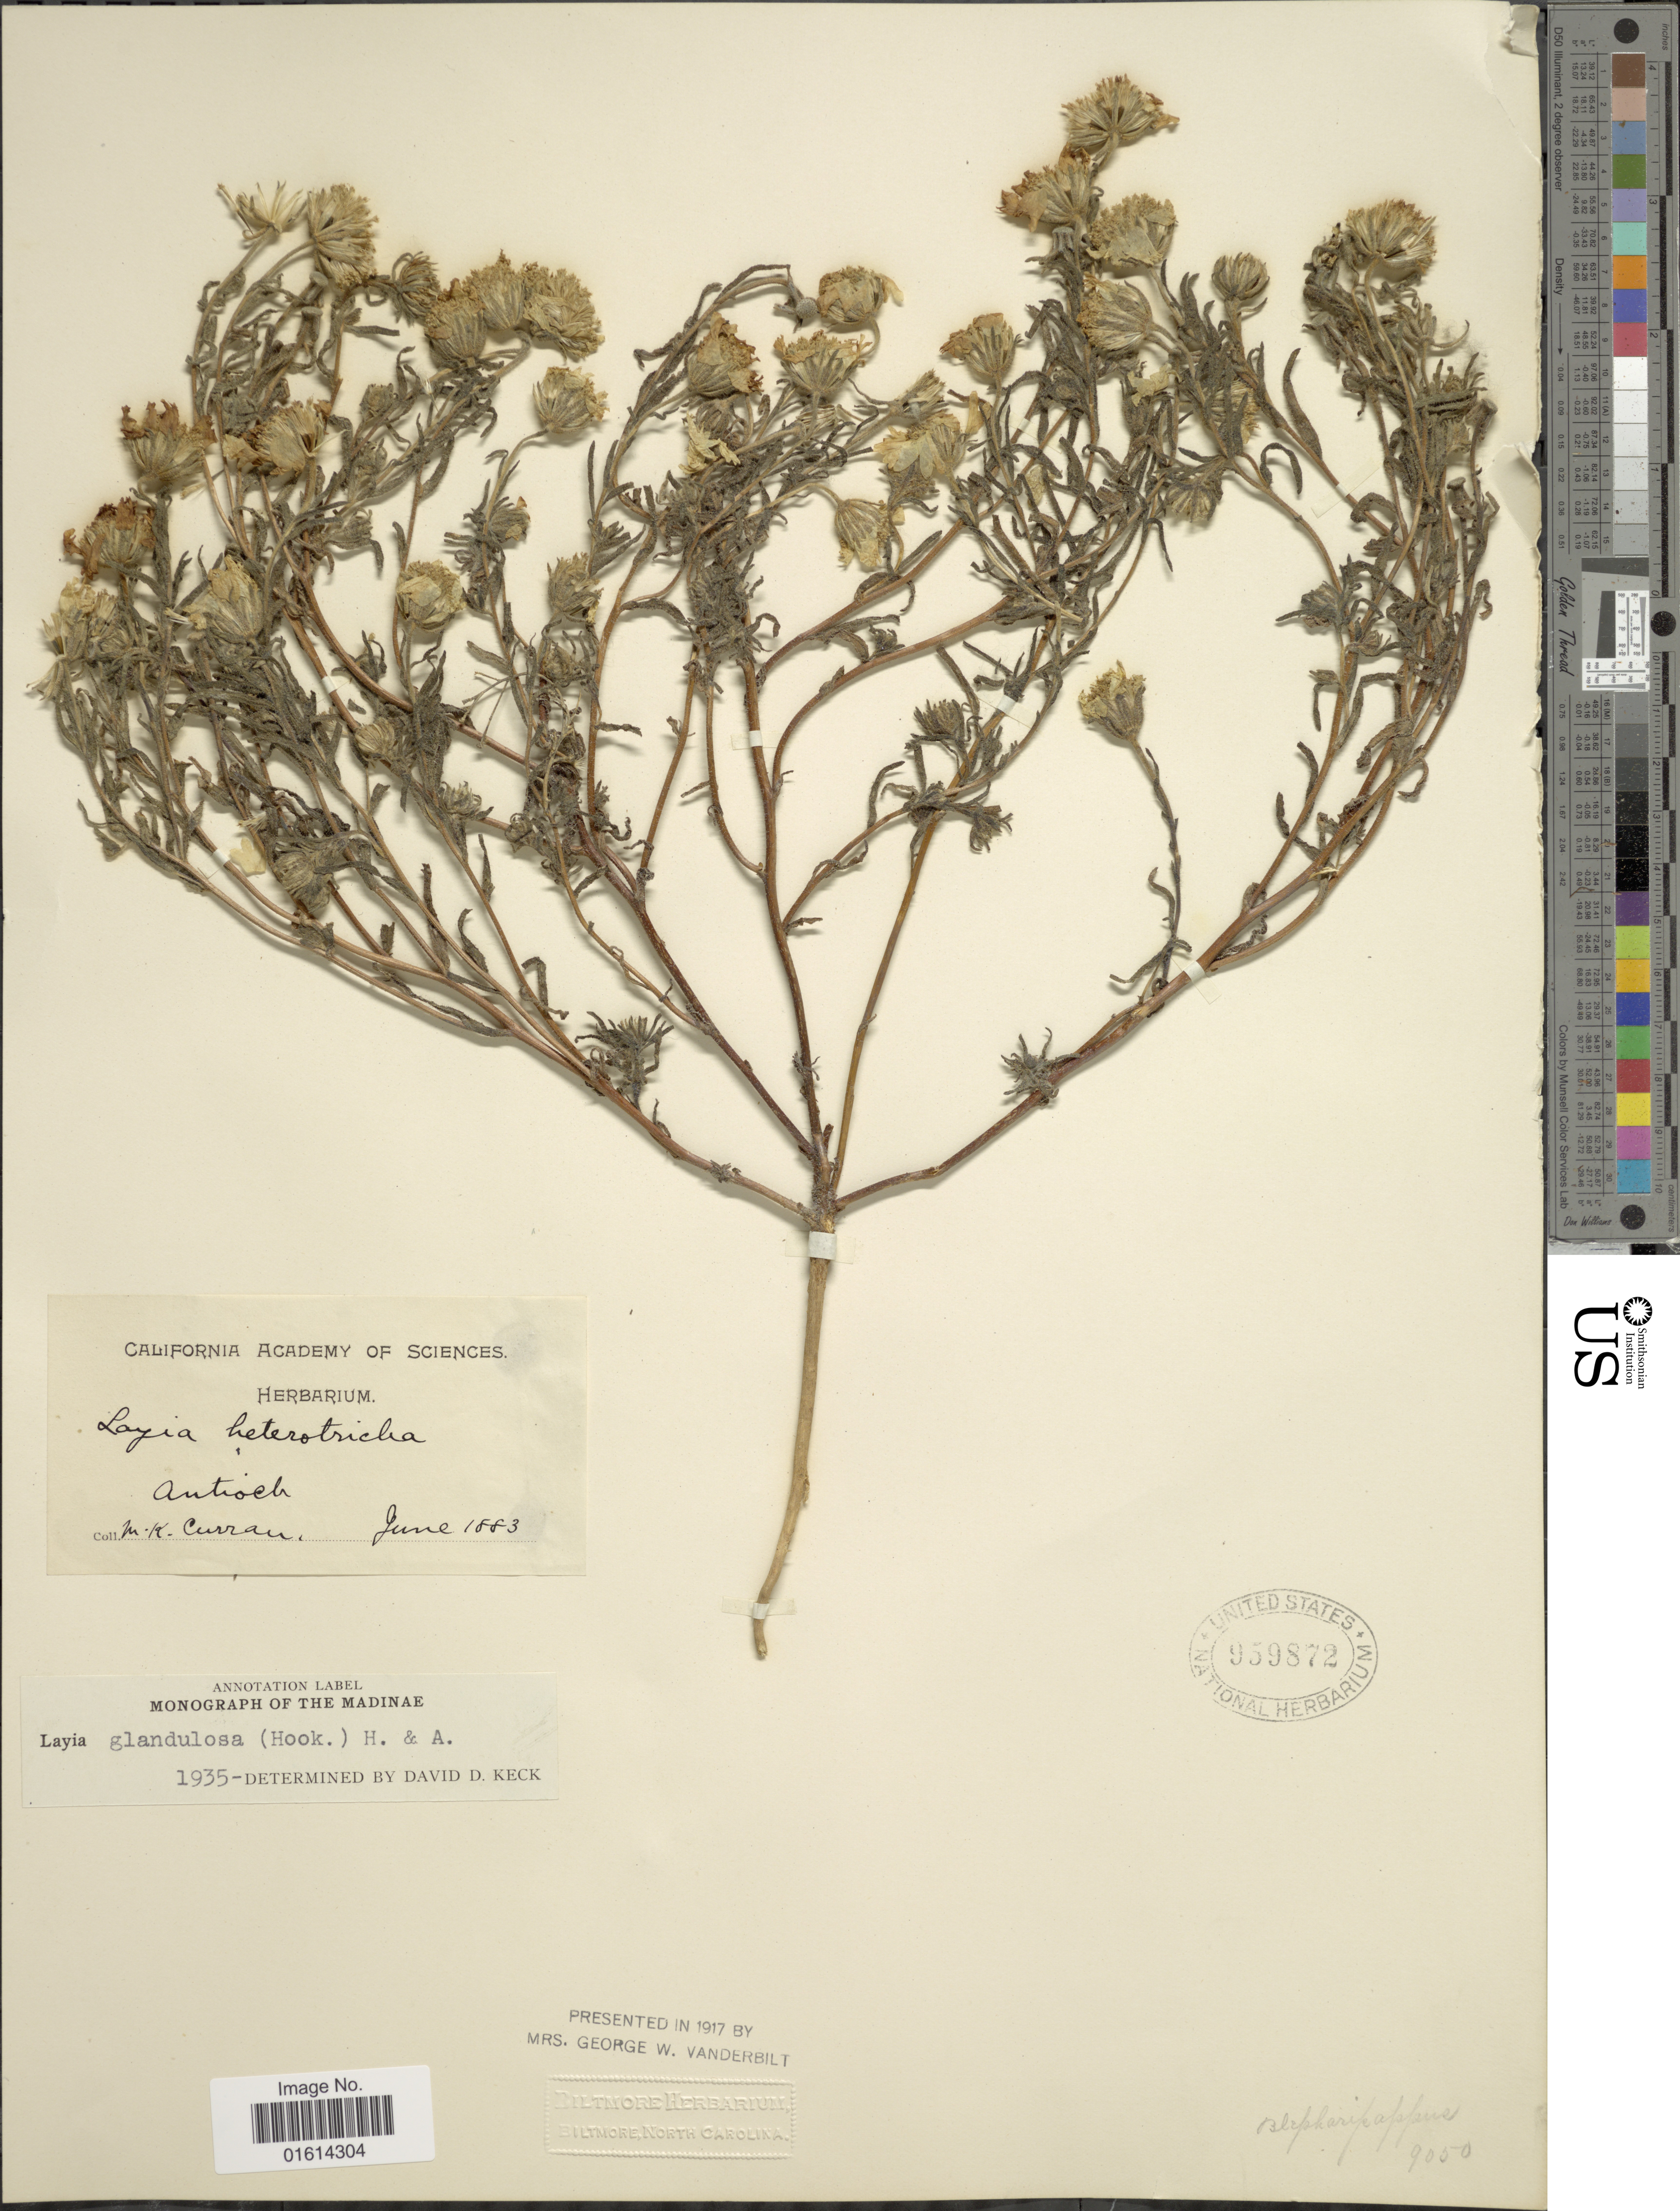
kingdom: Plantae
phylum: Tracheophyta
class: Magnoliopsida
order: Asterales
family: Asteraceae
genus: Layia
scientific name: Layia glandulosa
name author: Hook. & Arn.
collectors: M. K. Curran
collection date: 1883-06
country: United States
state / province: California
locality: Antioch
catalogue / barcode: US 959872